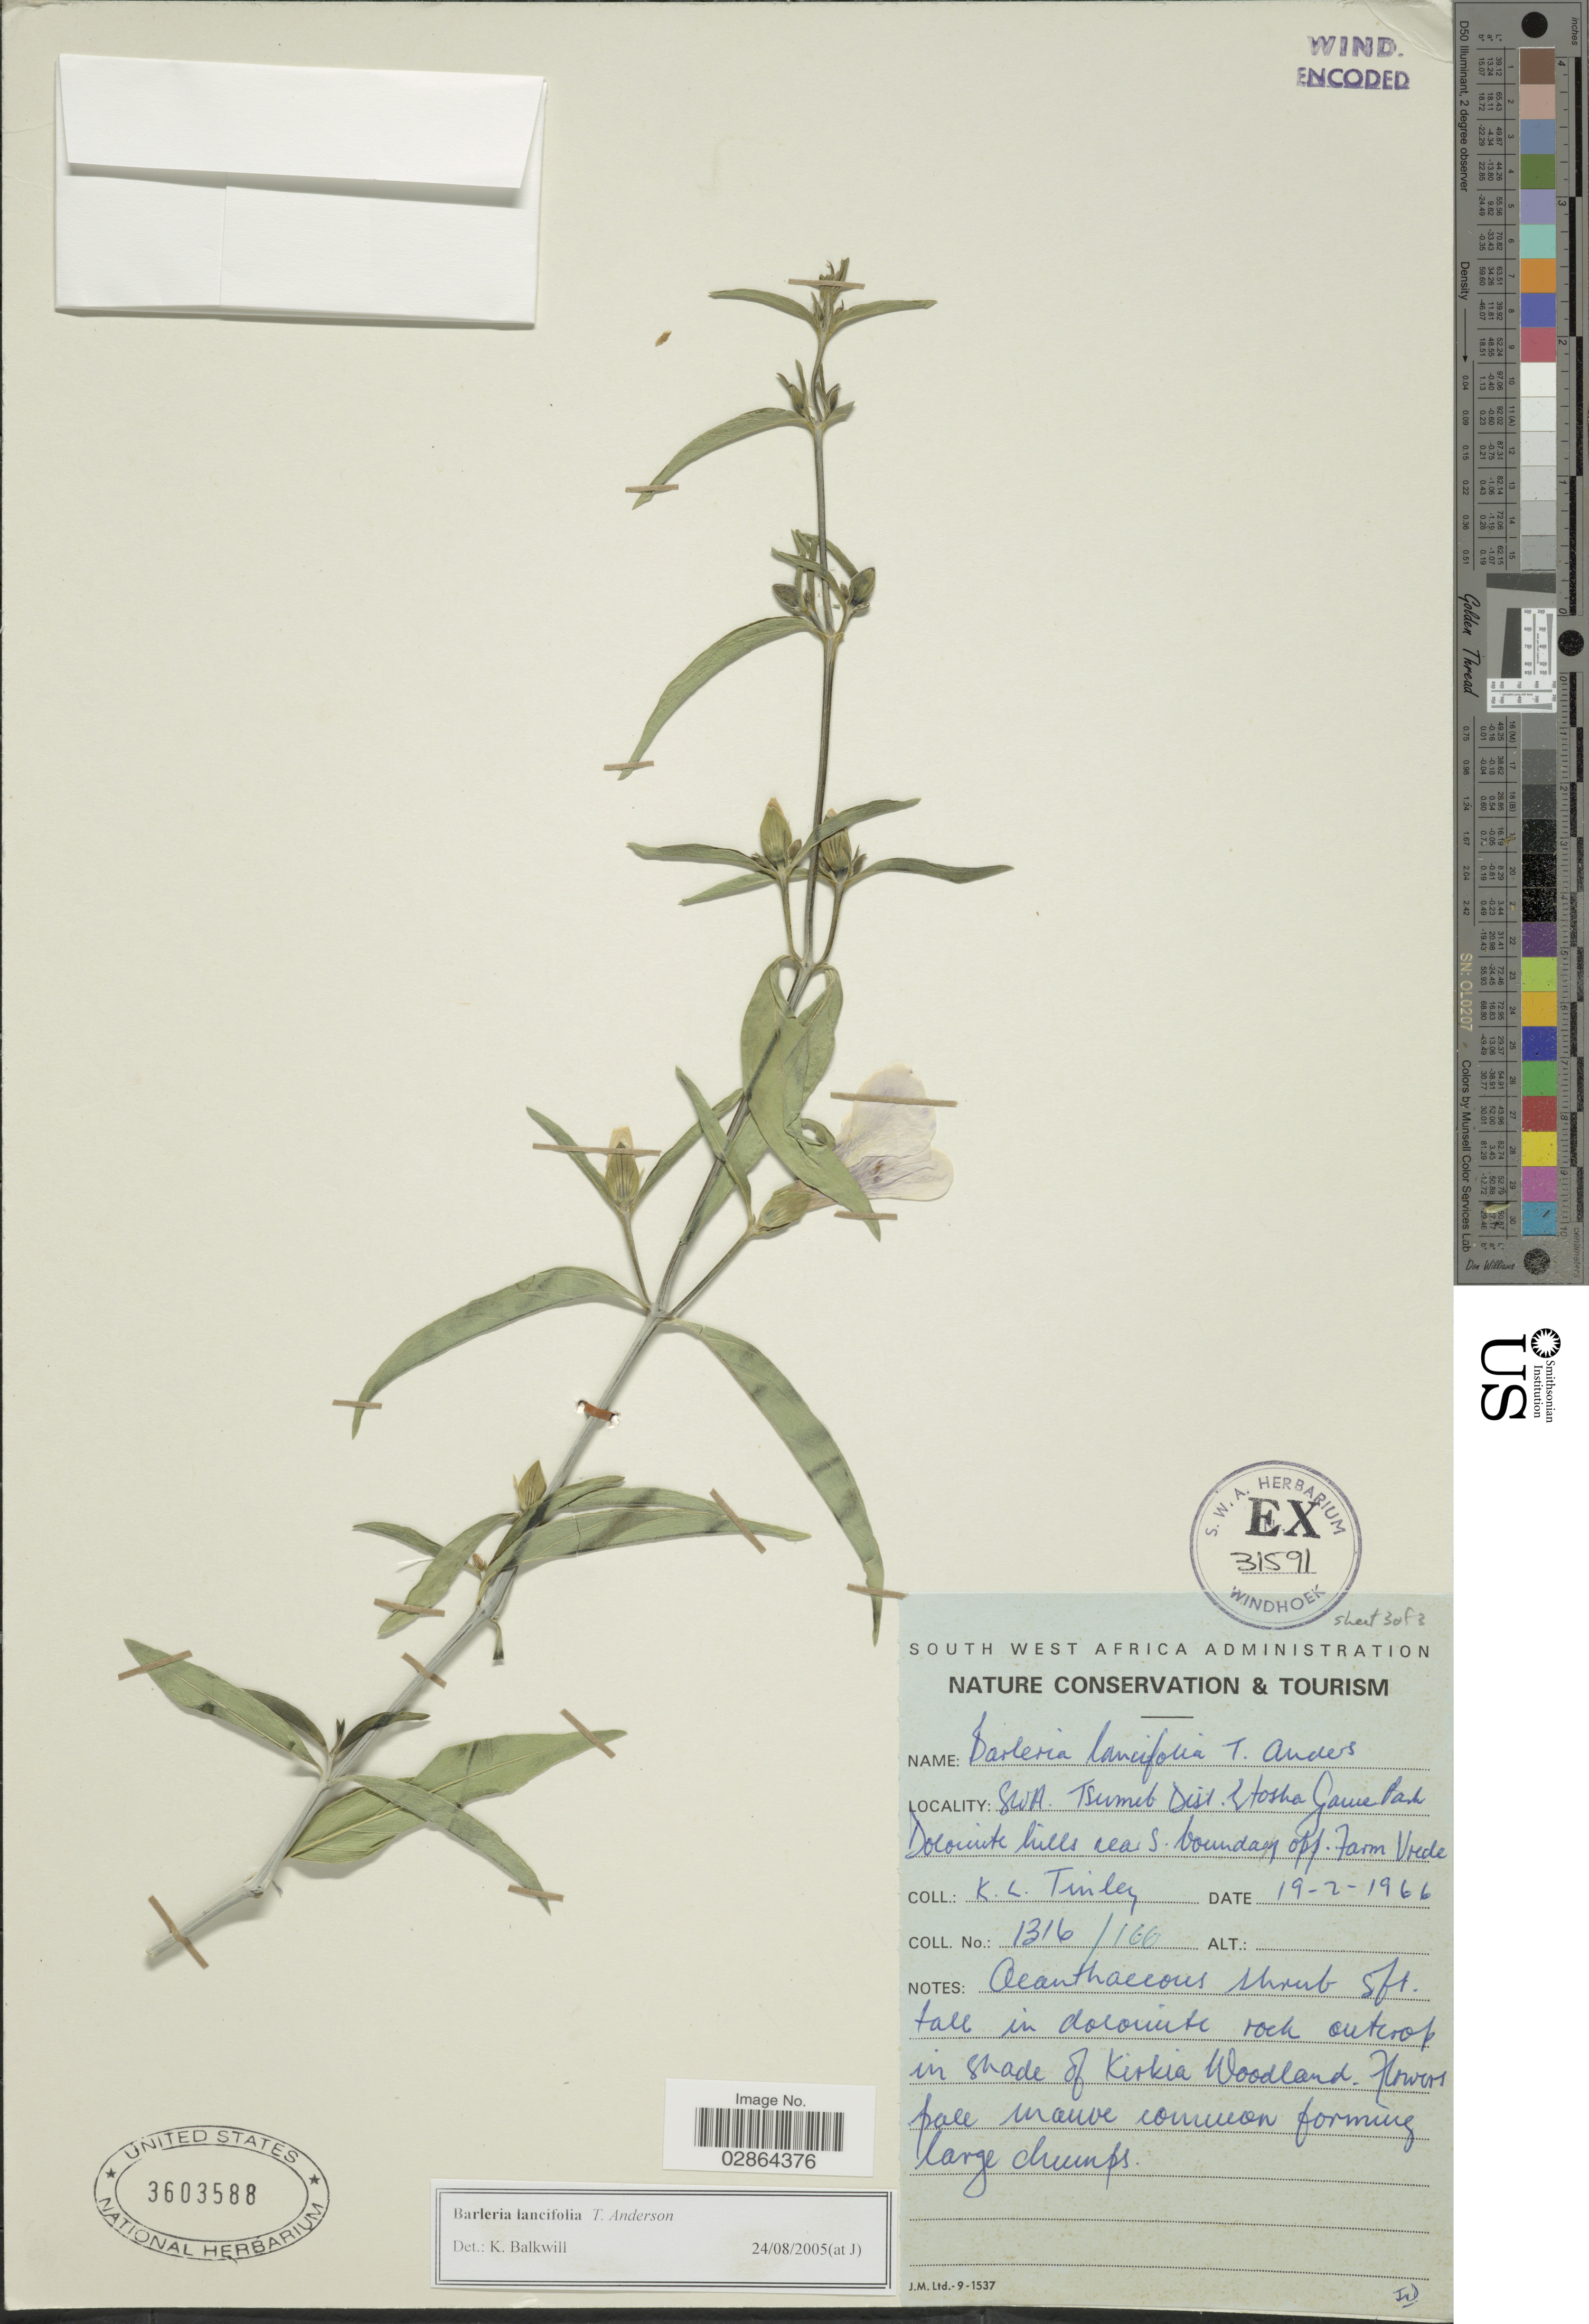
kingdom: Plantae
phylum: Tracheophyta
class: Magnoliopsida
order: Lamiales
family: Acanthaceae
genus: Barleria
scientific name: Barleria lancifolia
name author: T. Anderson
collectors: K. Tinley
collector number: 1316/66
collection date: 1966-02-19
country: Namibia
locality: SWA. Tsumeb Dist. Etosha Garnietank Dolomite hills near s. boundary opp. Farm Vrede.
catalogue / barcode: US 3603588